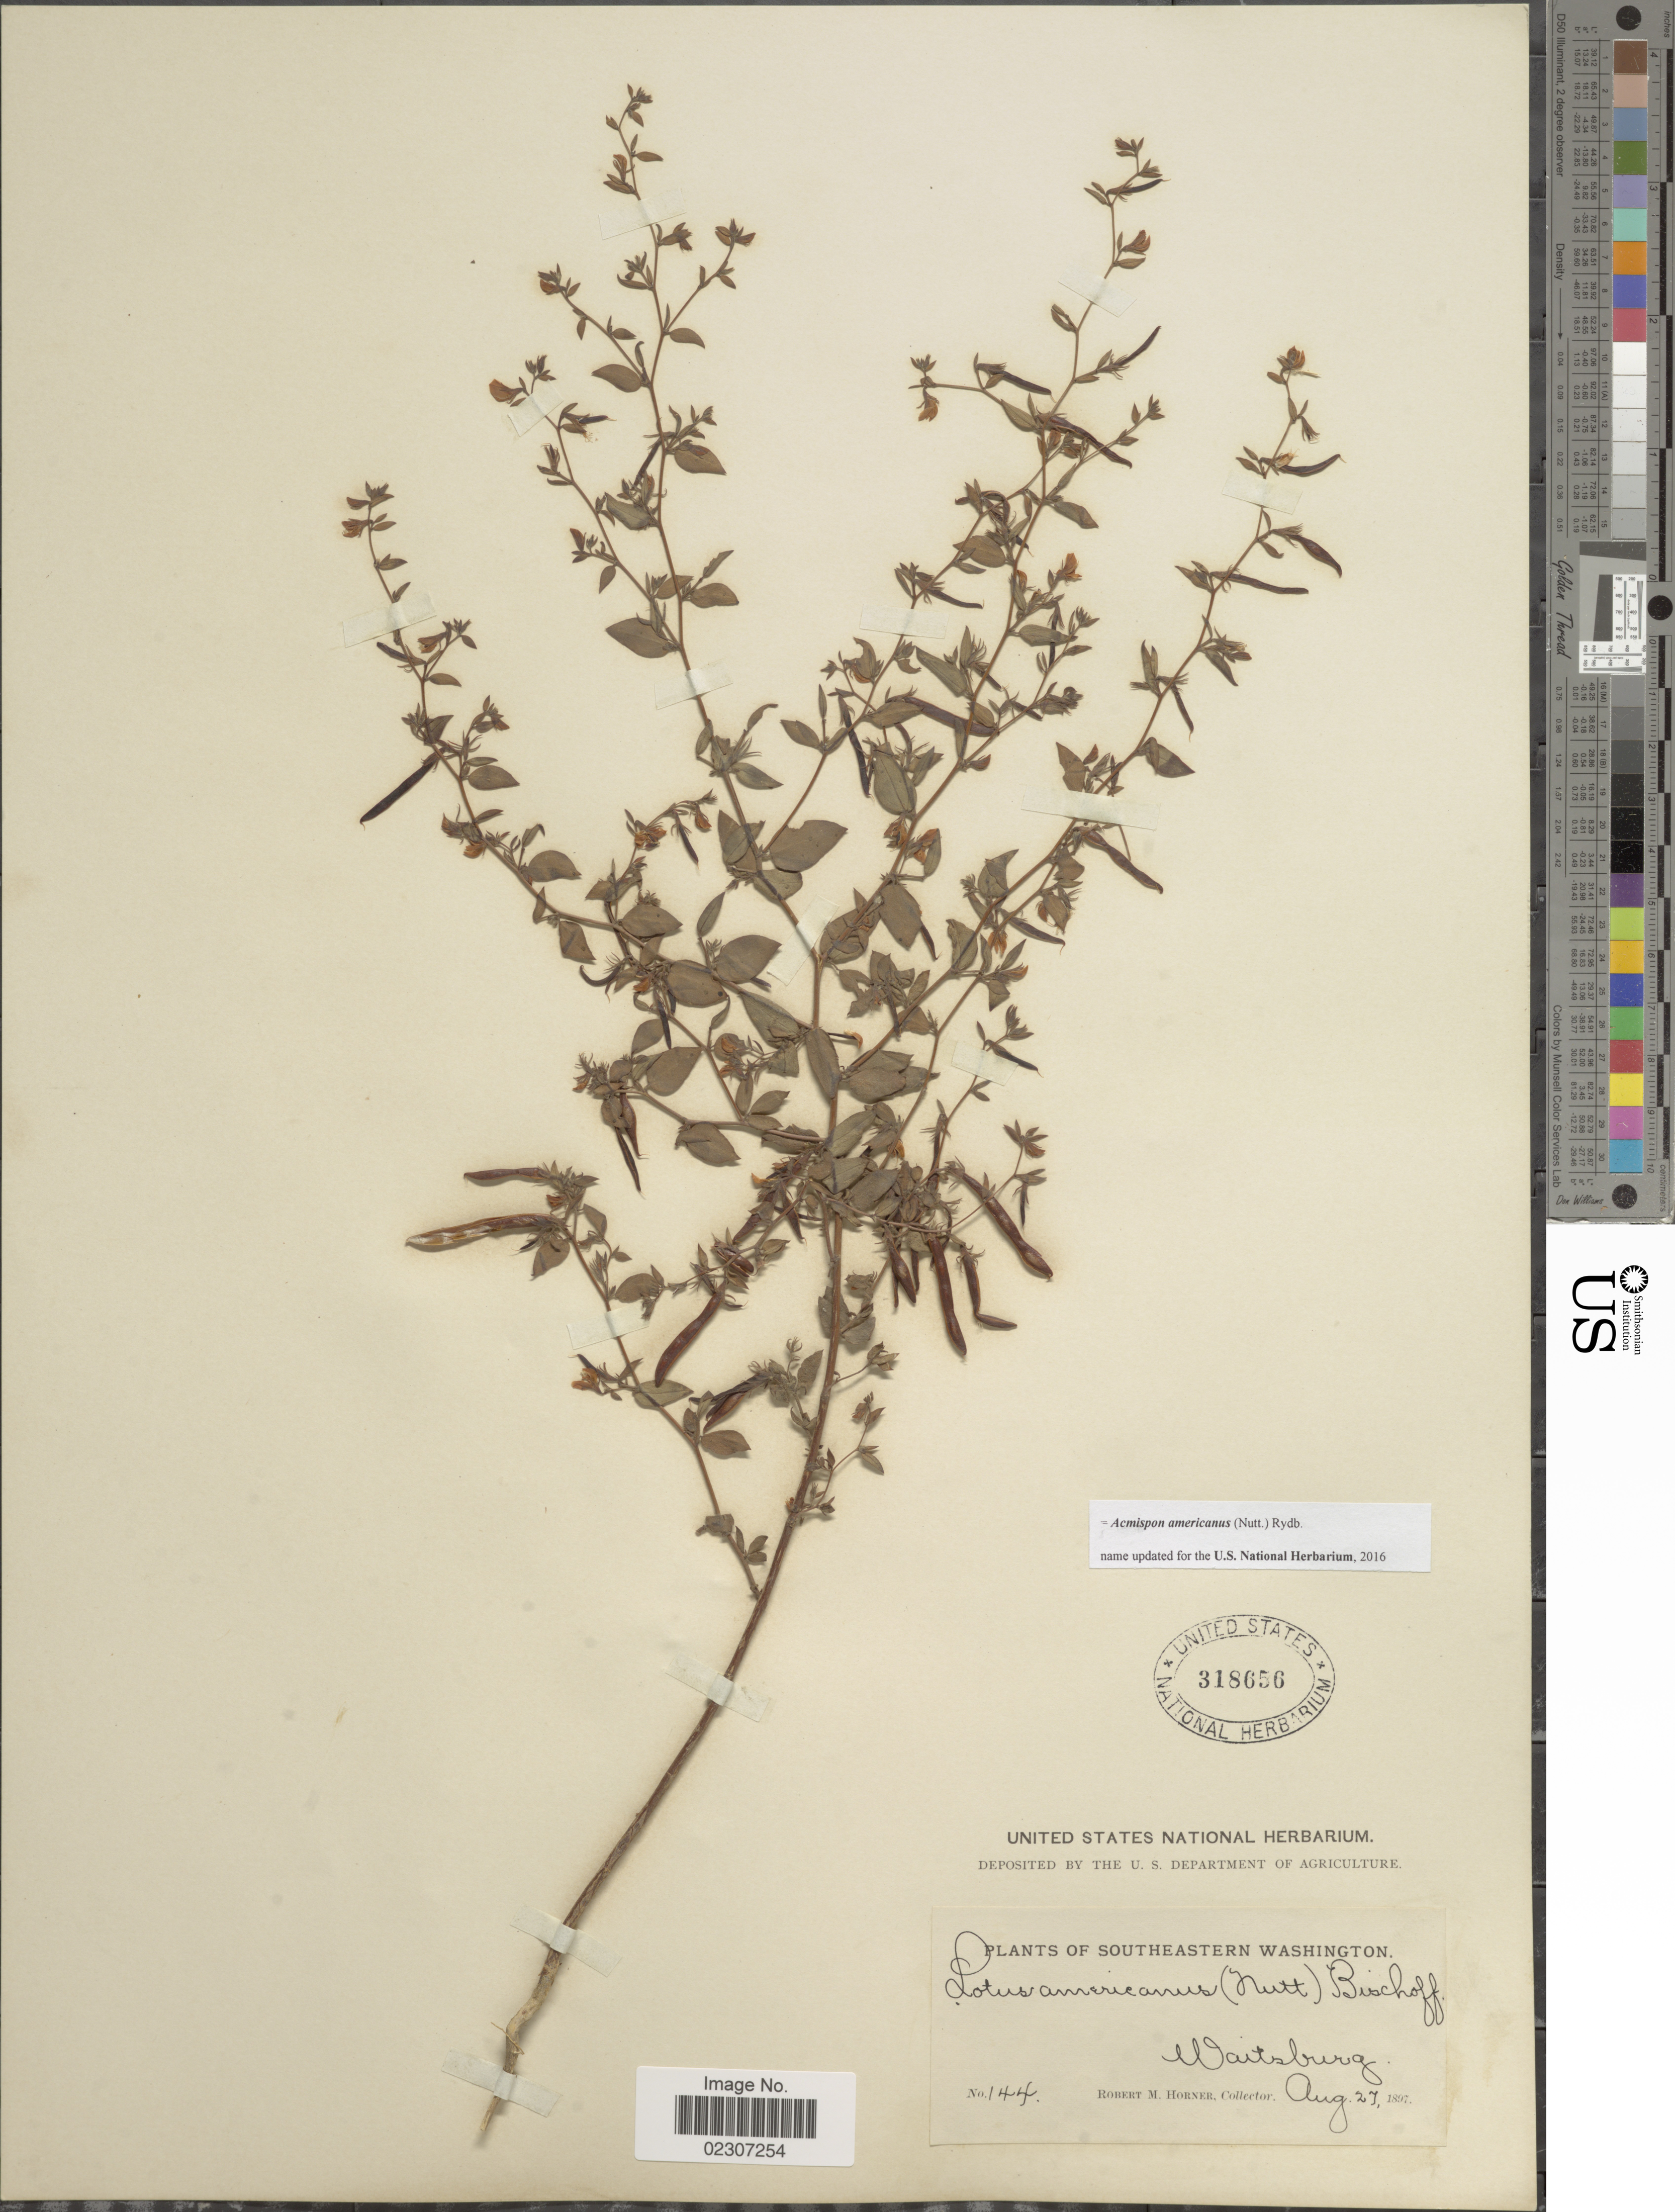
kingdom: Plantae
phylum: Tracheophyta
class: Magnoliopsida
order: Fabales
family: Fabaceae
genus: Acmispon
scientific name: Acmispon americanus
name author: (Nutt.) Rydb.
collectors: R. Horner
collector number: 144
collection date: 1897-08-27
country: United States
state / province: Washington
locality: Southeastern Wahsington, Waitsburg.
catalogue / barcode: US 318656